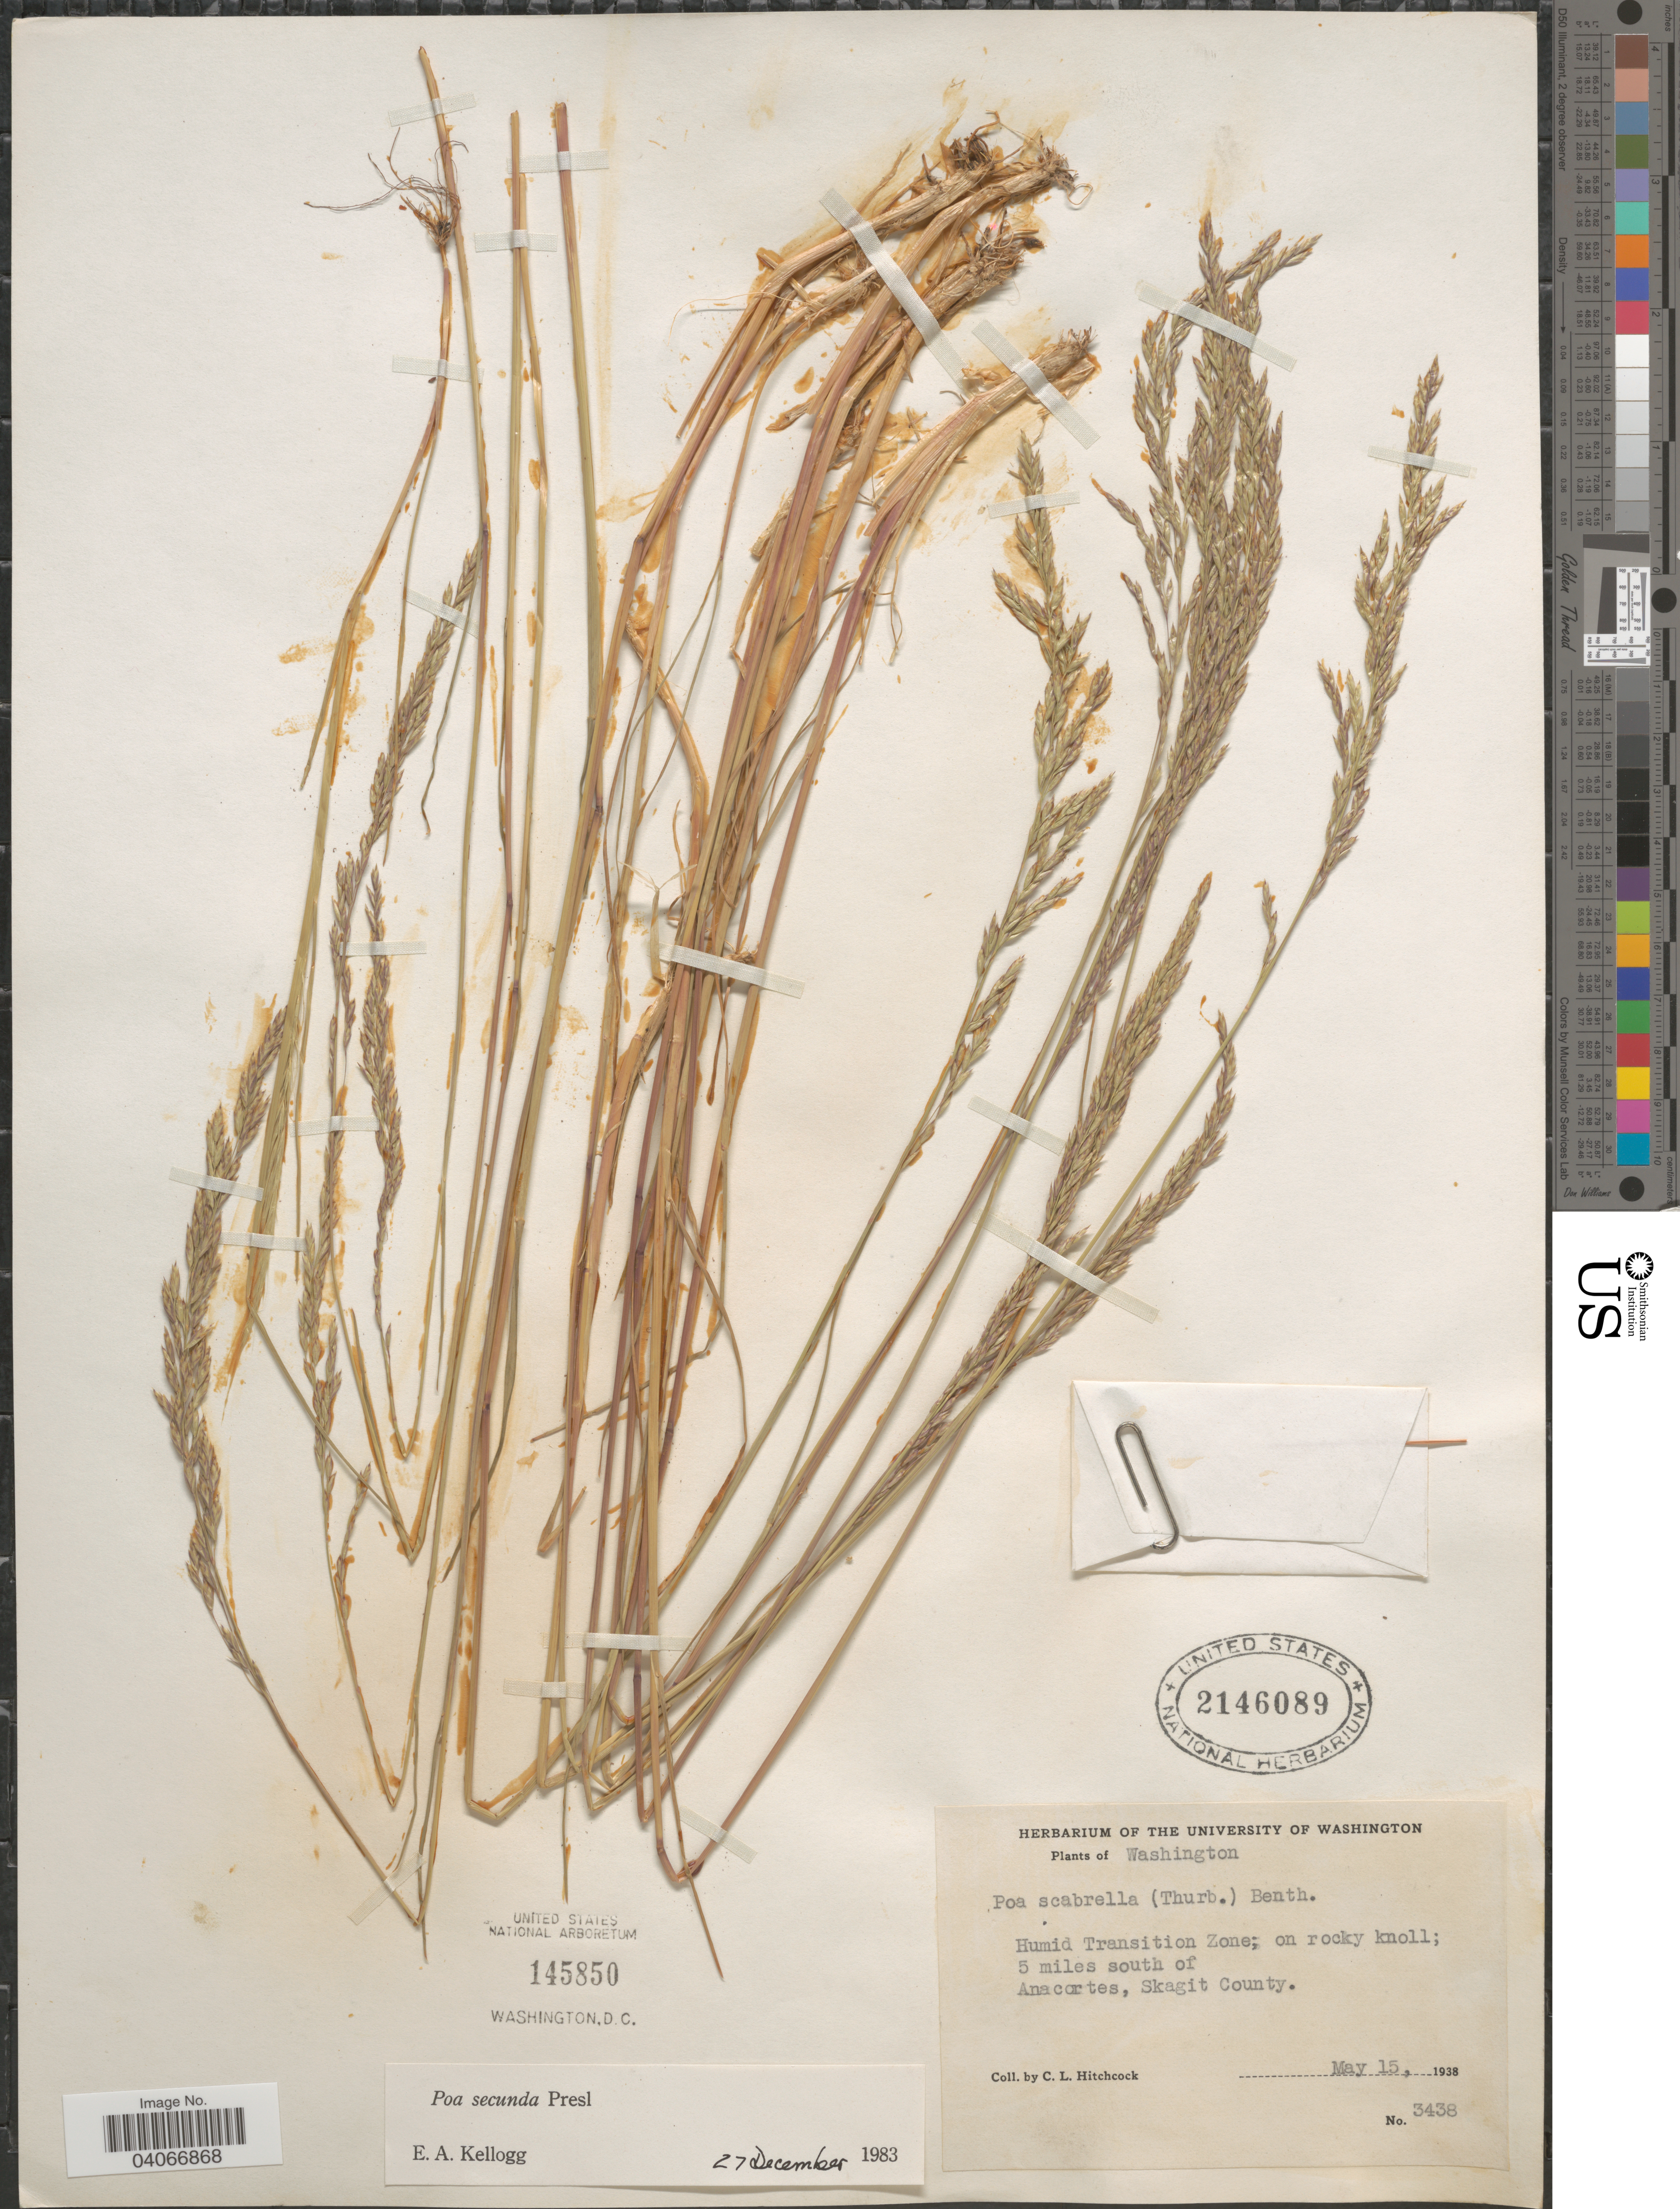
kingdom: Plantae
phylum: Tracheophyta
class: Liliopsida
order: Poales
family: Poaceae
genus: Poa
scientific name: Poa secunda subsp. secunda var. scabrella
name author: (Thurb.) Soreng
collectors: C. L. Hitchcock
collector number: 3438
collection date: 1938-05-15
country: United States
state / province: Washington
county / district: Skagit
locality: Humid Transition Zone; on rocky knoll; 5 miles south of Anacartes, Skagit County.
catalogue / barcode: US 2146089